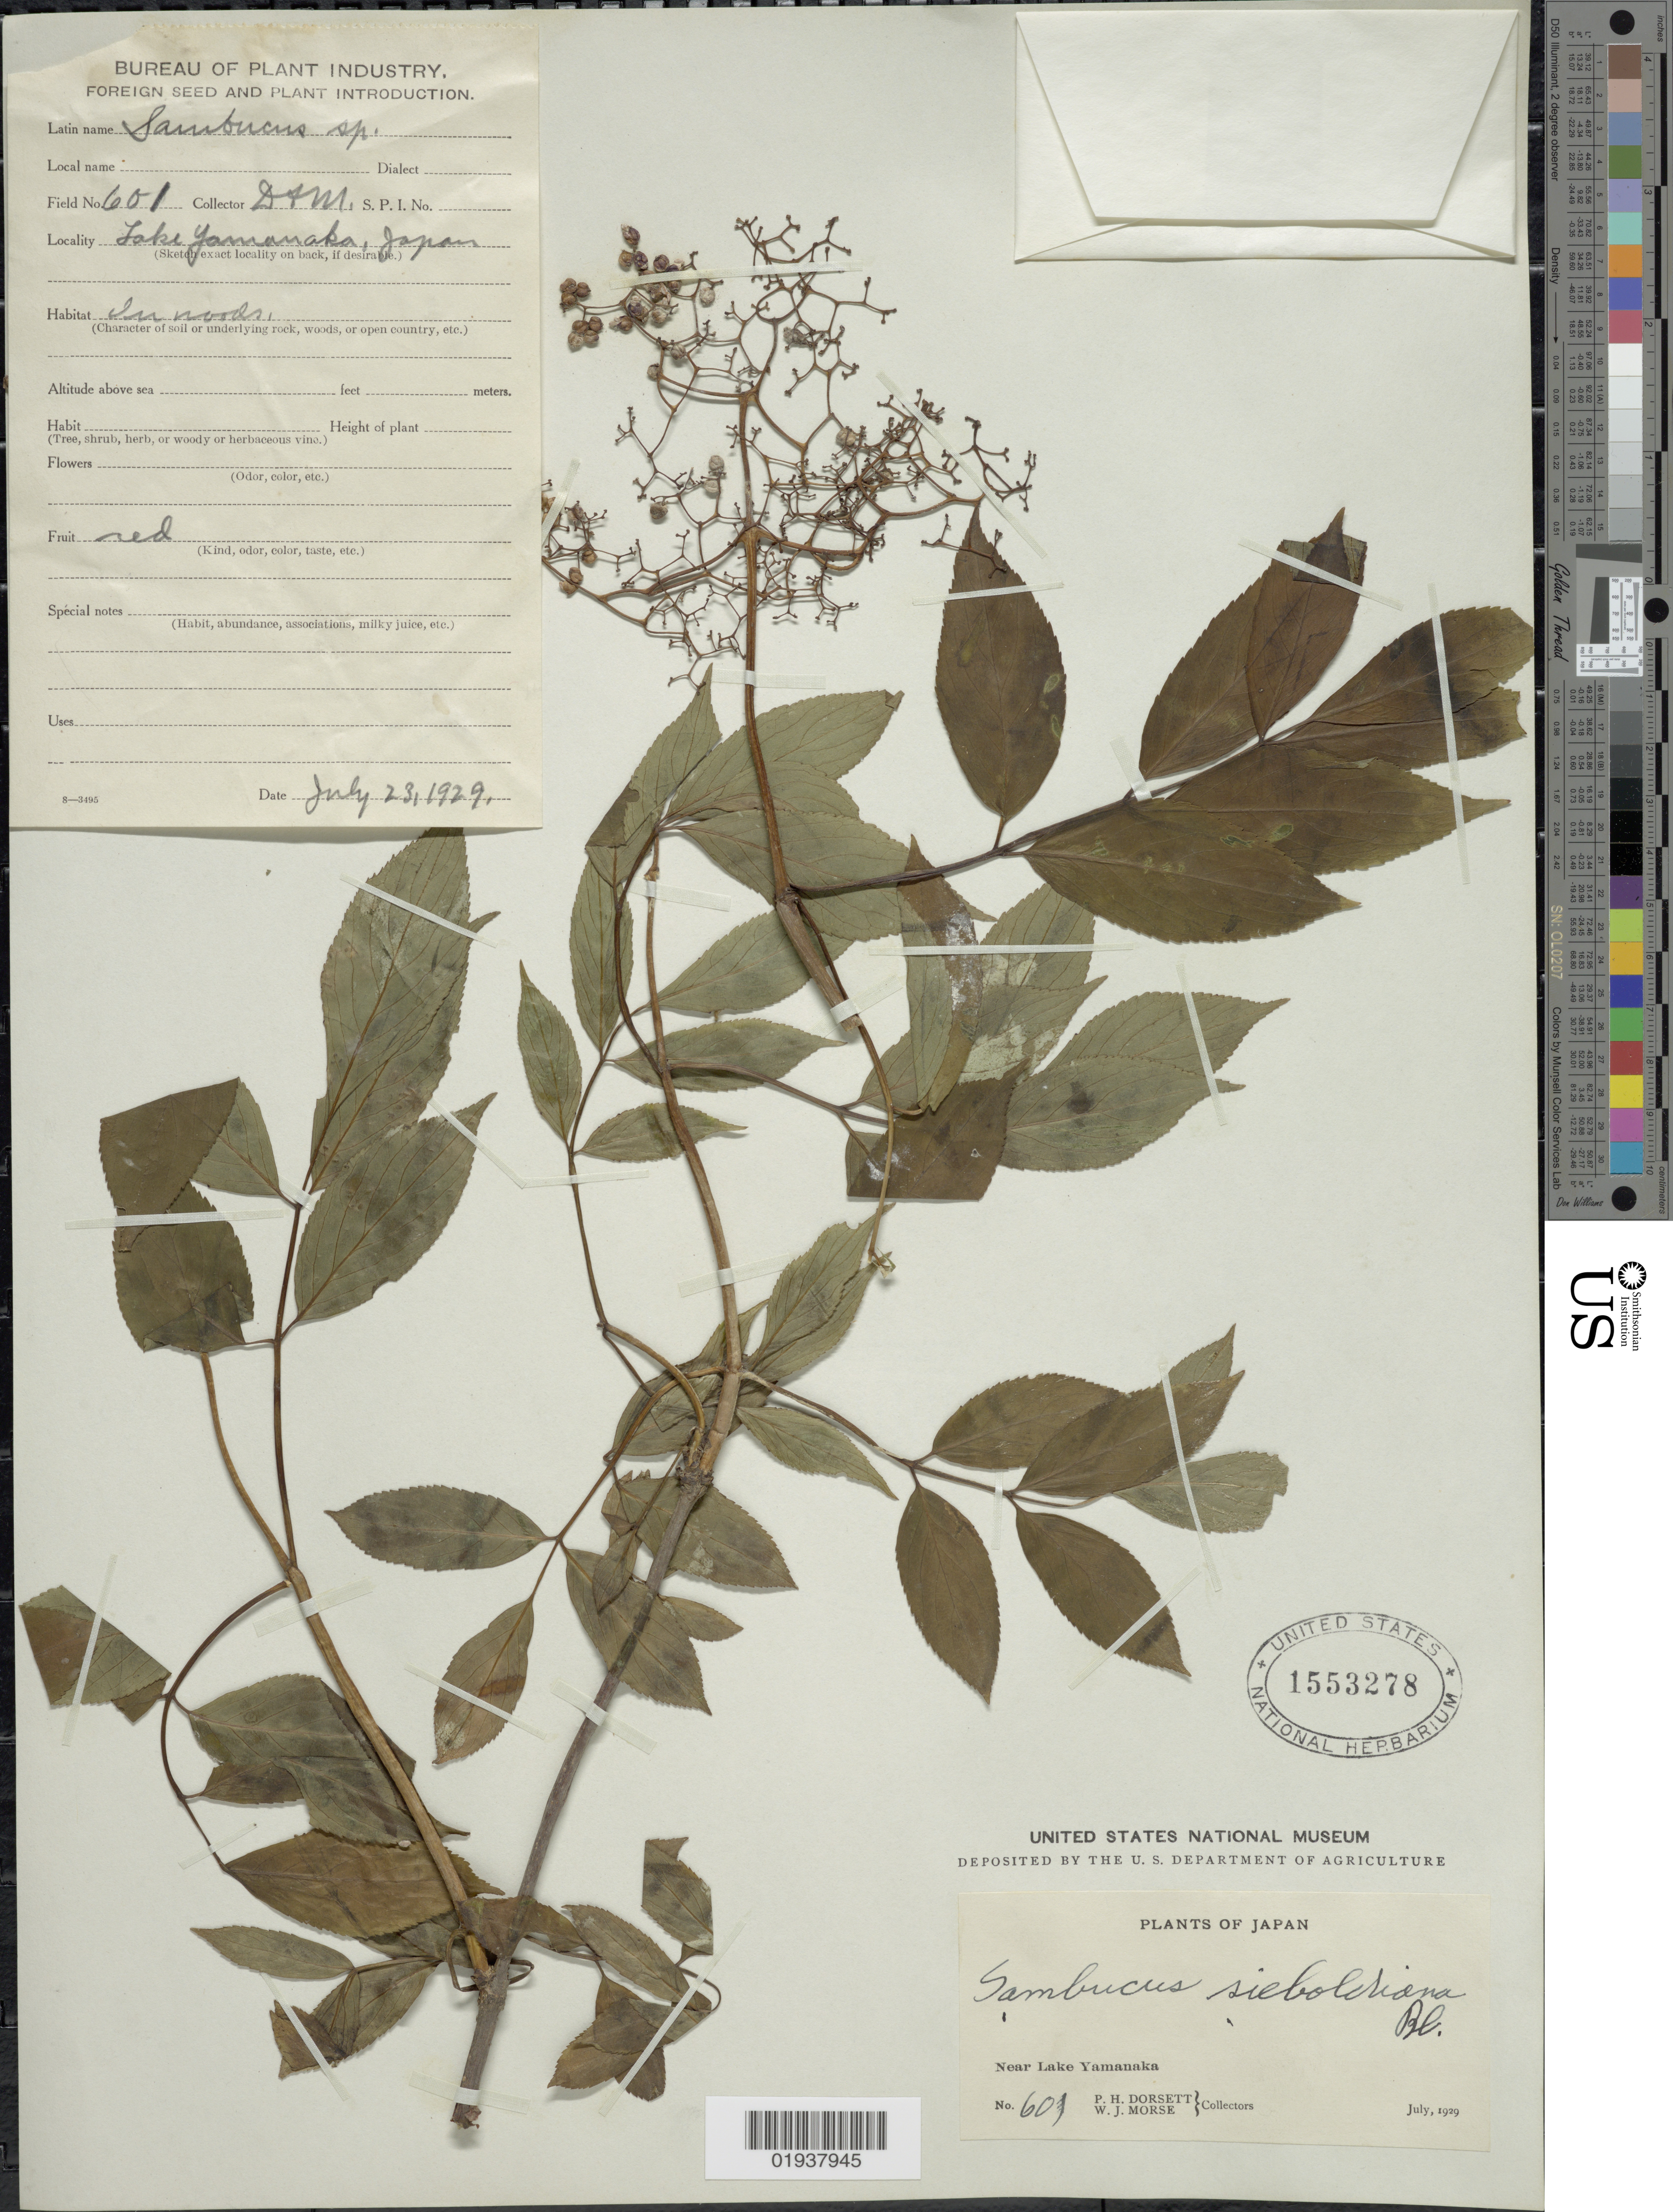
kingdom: Plantae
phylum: Tracheophyta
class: Magnoliopsida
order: Dipsacales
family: Viburnaceae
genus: Sambucus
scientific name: Sambucus racemosa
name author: L.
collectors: P. H. Dorsett & W. J. Morse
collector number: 601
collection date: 1929-07-23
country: Japan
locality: Near Lake Yamanaka.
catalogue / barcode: US 1553278